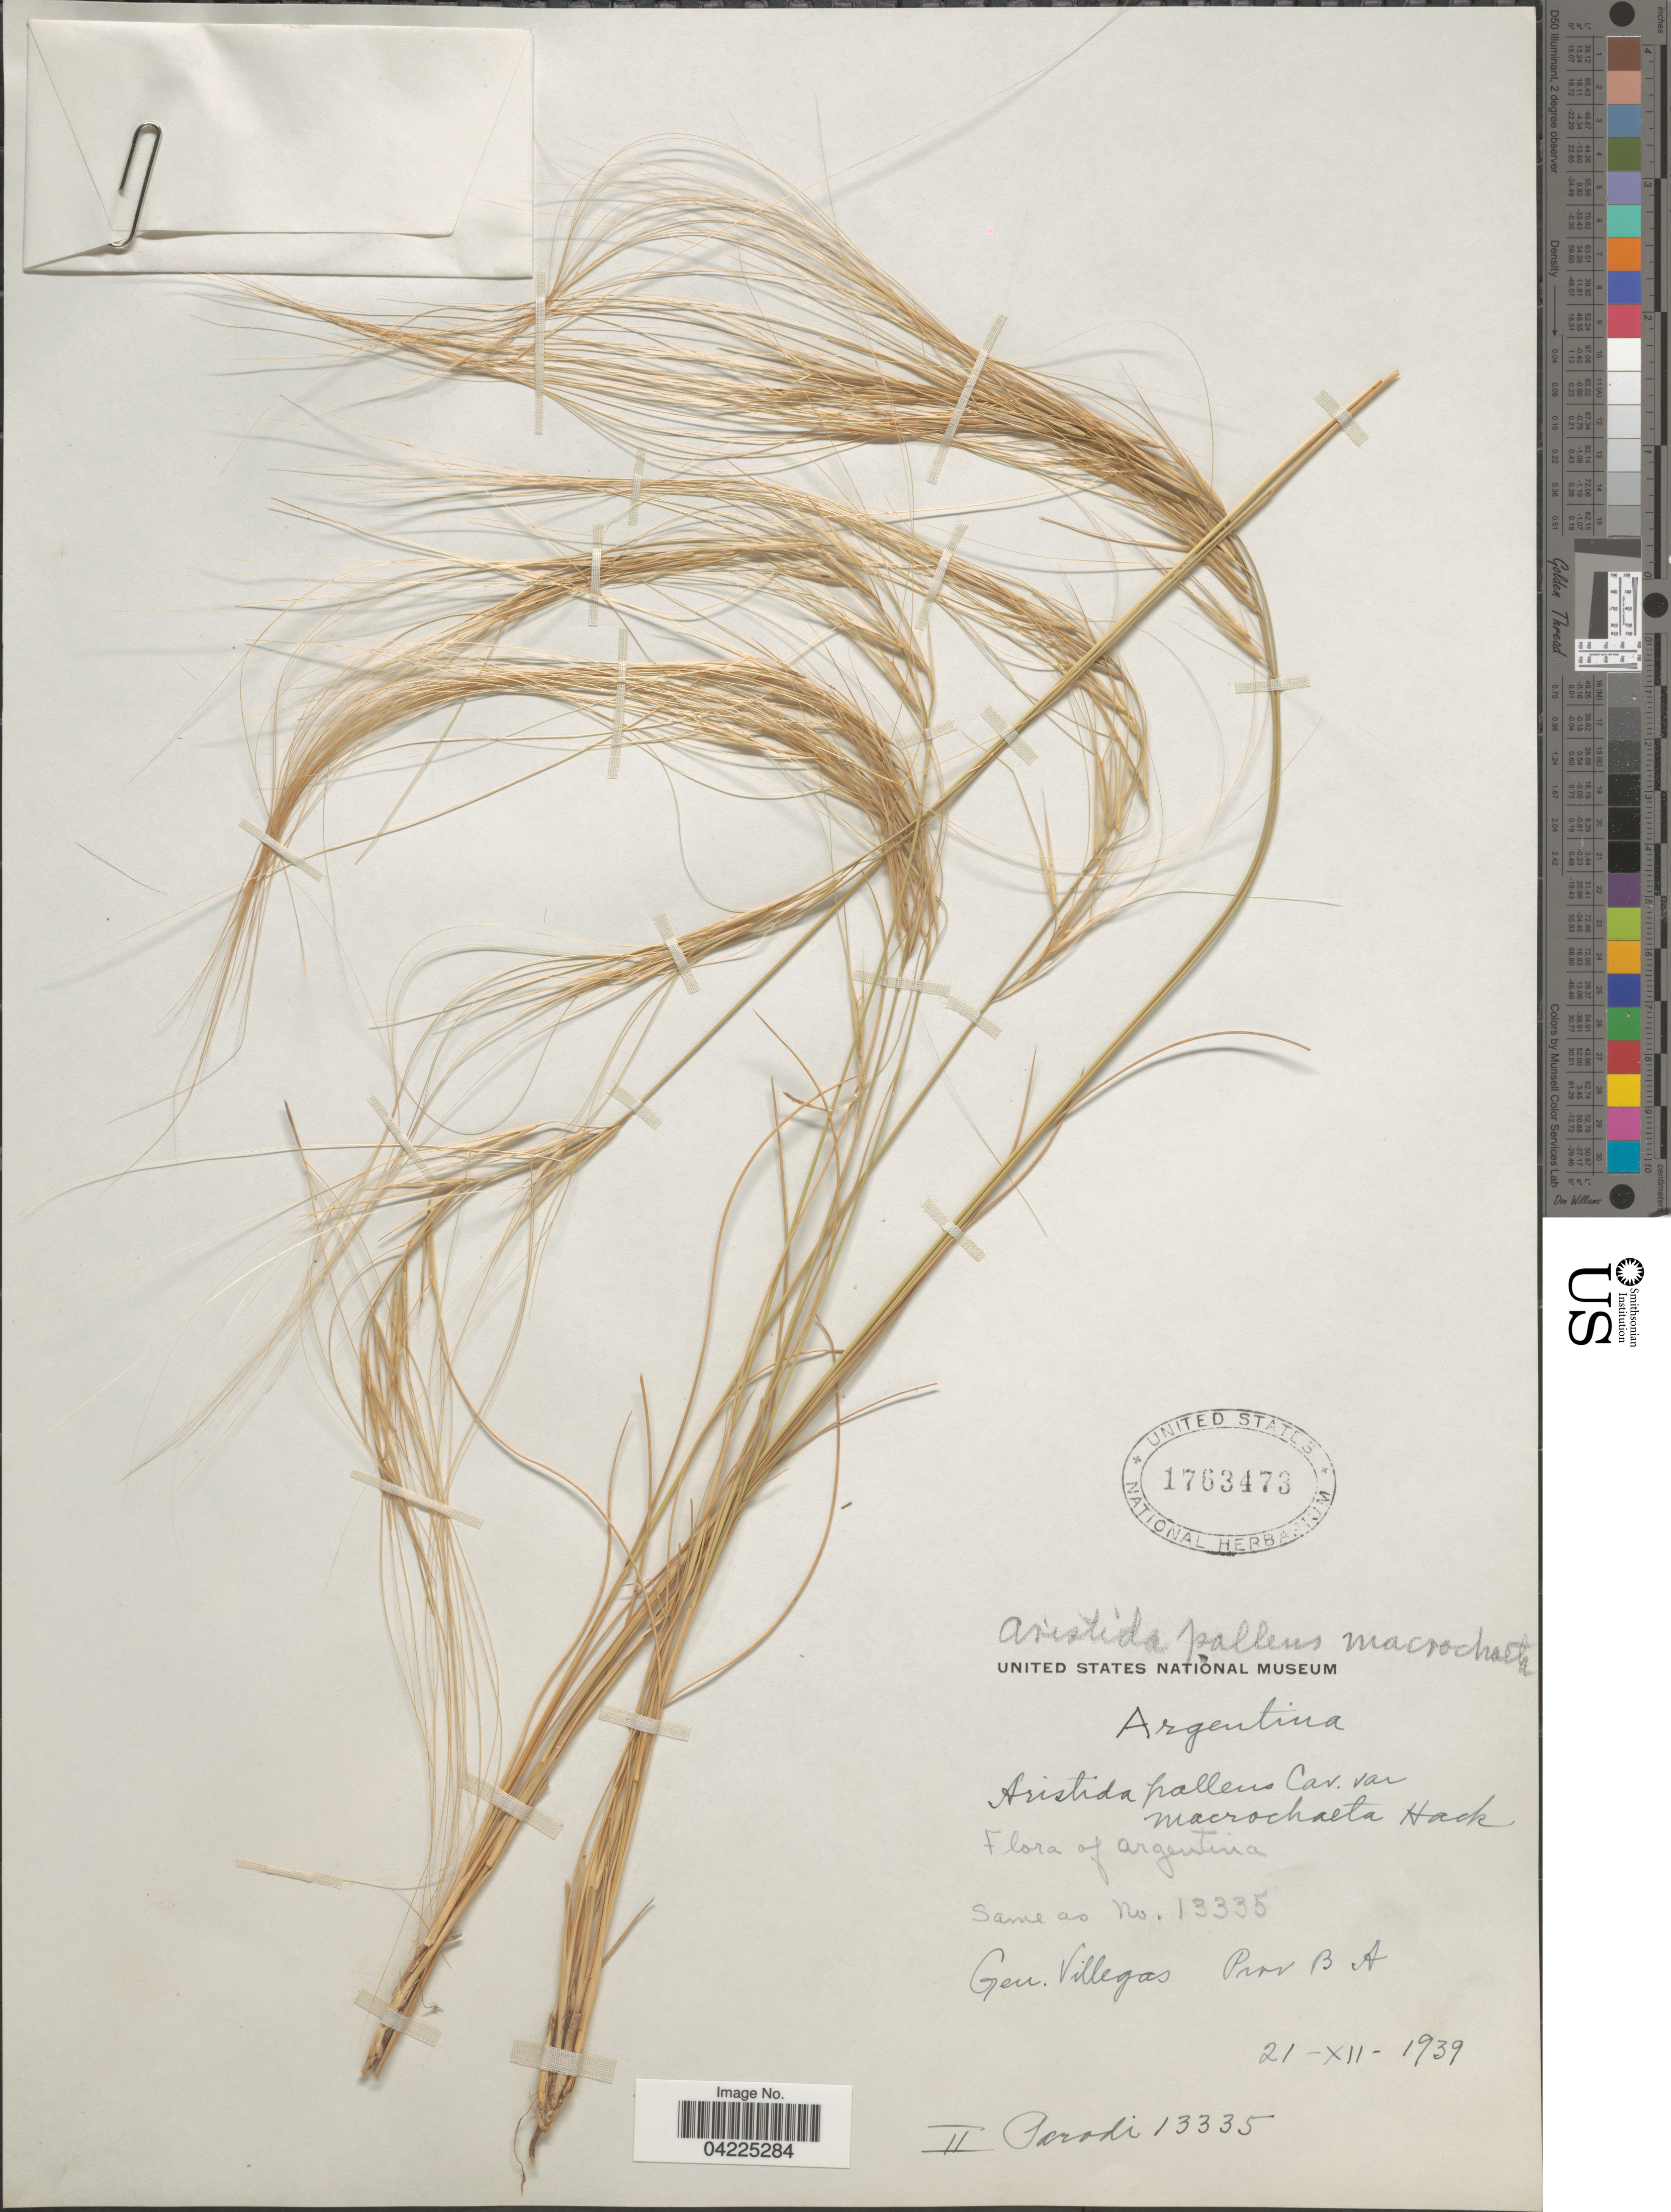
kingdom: Plantae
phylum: Tracheophyta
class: Liliopsida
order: Poales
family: Poaceae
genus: Aristida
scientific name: Aristida pallens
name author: Cav.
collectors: Parodi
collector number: II13335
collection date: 1939-12-21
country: Argentina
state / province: Buenos Aires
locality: Gen. Villegas.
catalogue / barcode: US 1763473